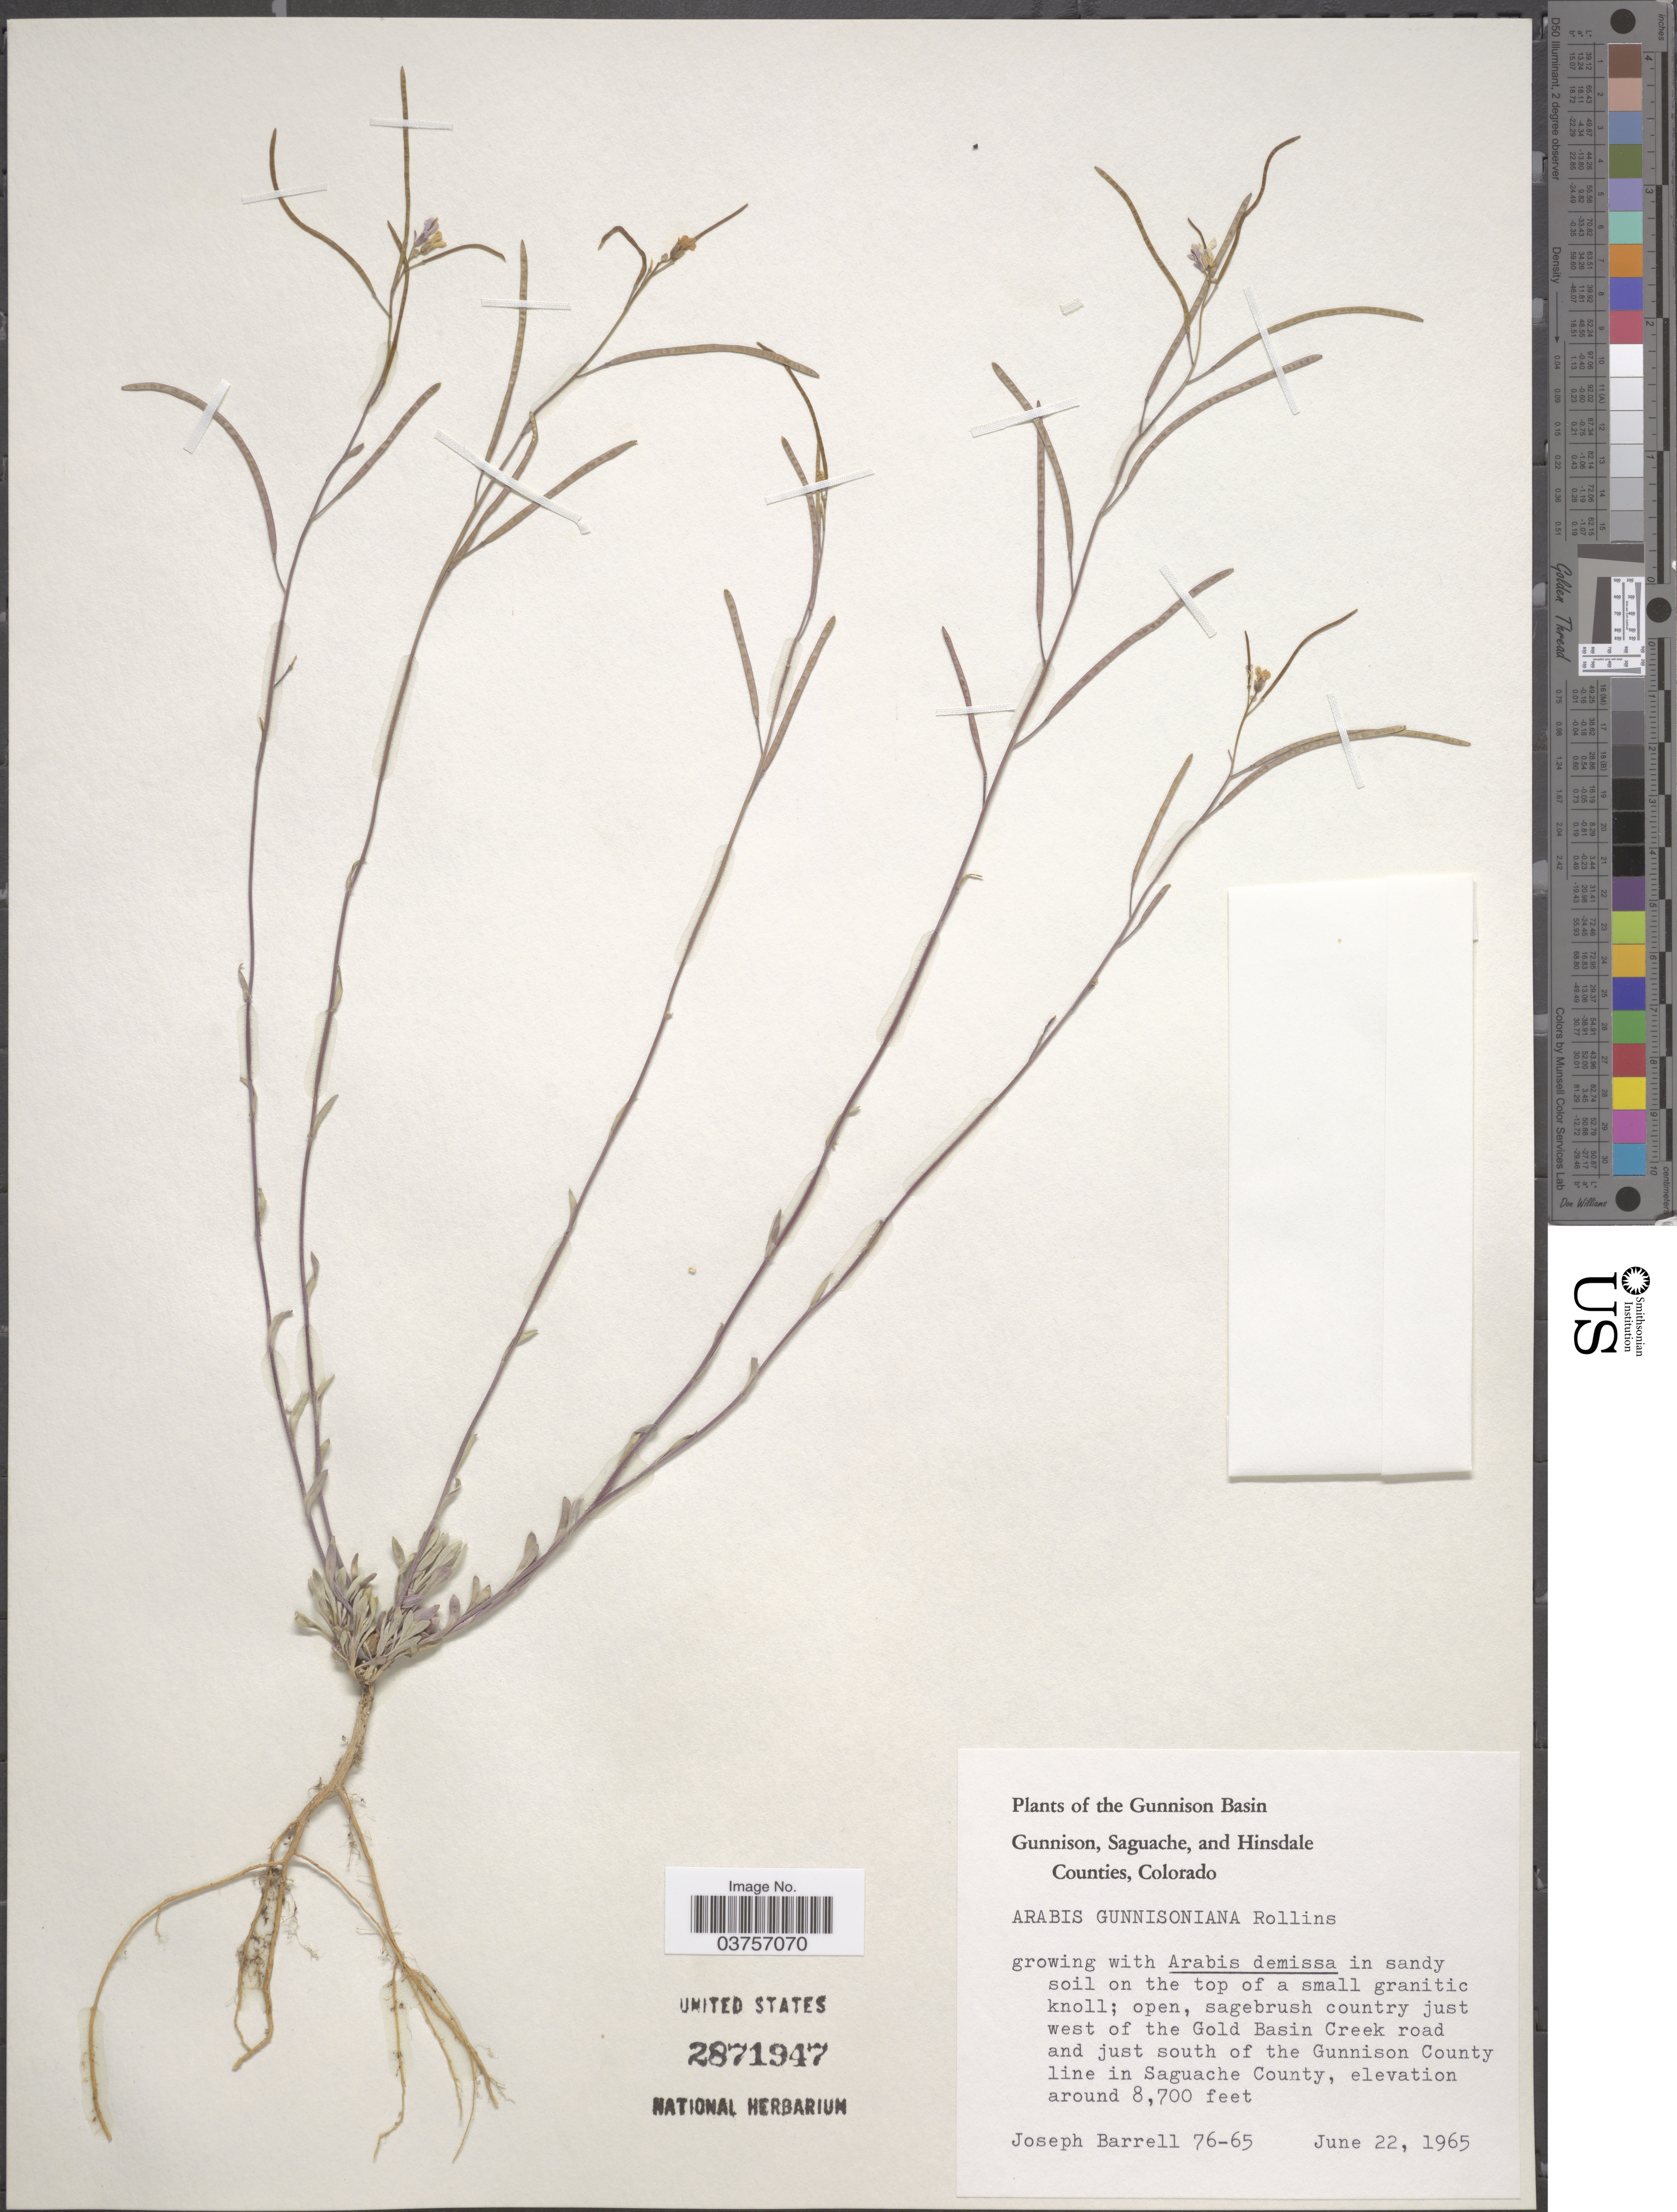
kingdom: Plantae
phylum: Tracheophyta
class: Magnoliopsida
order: Brassicales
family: Brassicaceae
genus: Arabis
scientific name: Arabis gunnisoniana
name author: Rollins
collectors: J. Barrell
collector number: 76-65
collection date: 1965-06-22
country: United States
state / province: Colorado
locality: The Gunnison Basin. Sagebrush country just west of the Gold Basin Creek road and just south of Gunnison County line in Saguache County.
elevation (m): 2652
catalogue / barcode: US 2871947